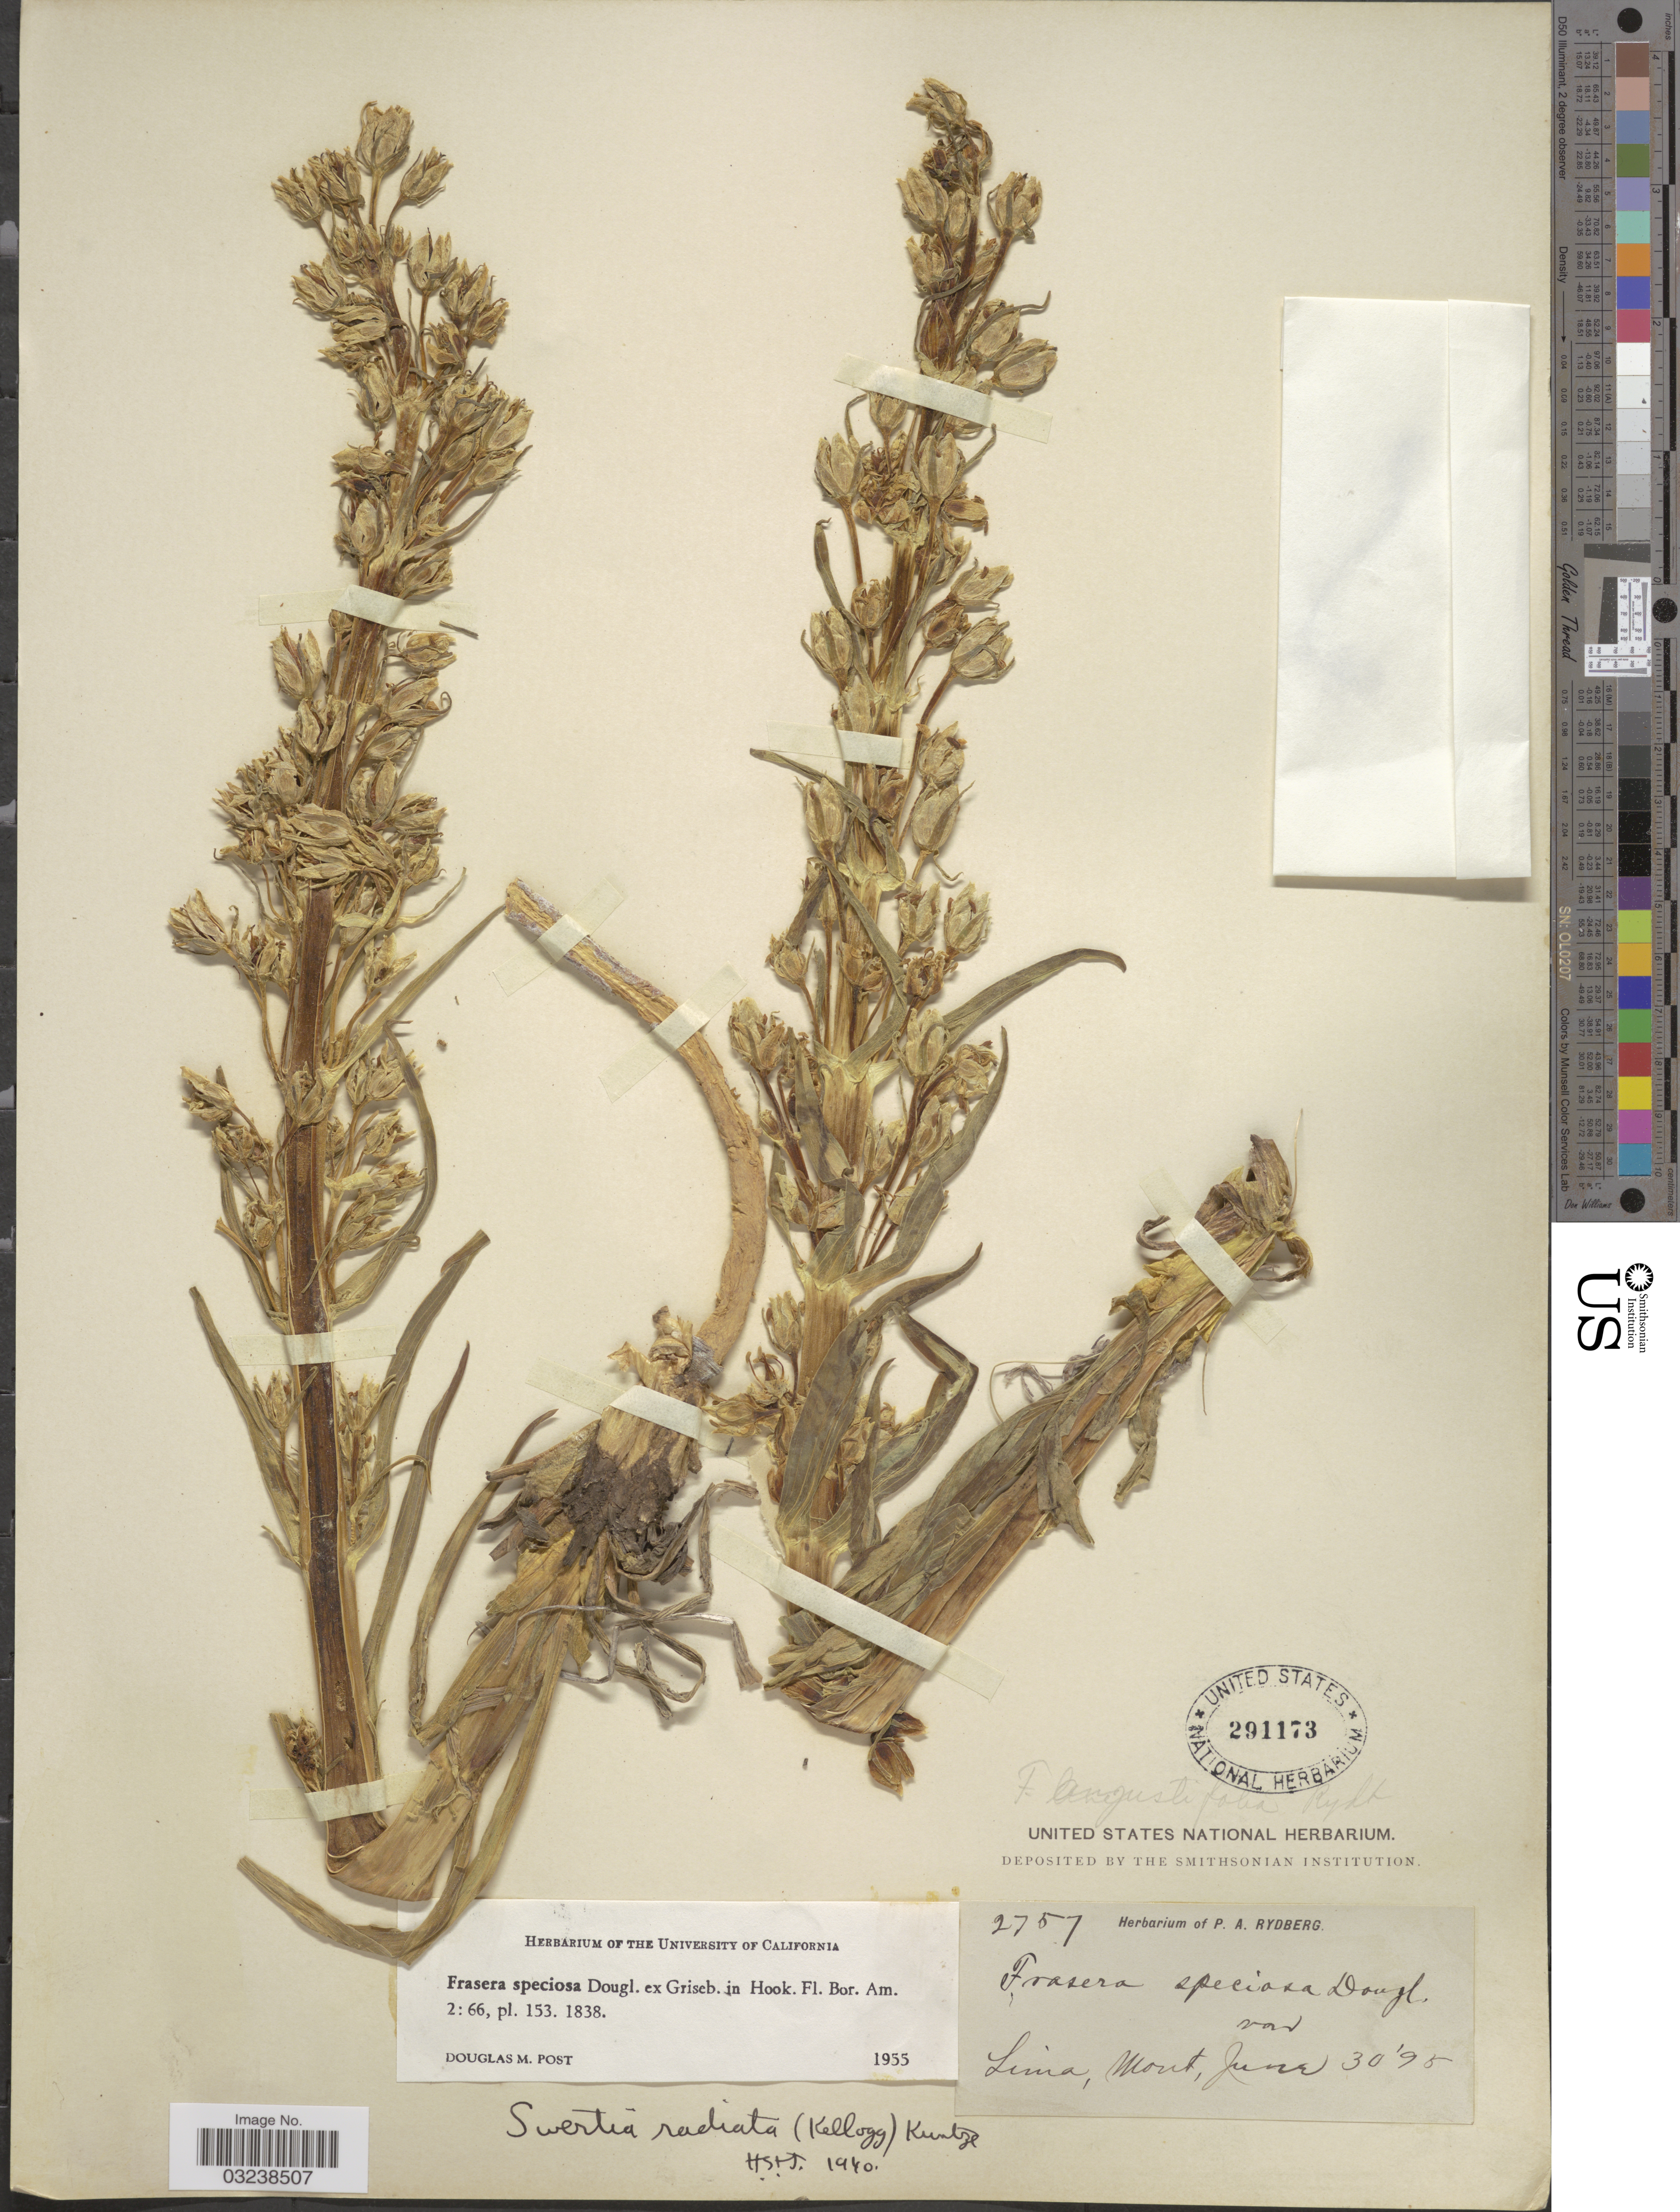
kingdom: Plantae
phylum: Tracheophyta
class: Magnoliopsida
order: Gentianales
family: Gentianaceae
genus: Swertia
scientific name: Swertia radiata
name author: (Kellogg) Kuntze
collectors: ex herb. P. A. Rydberg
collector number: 2757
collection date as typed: Transcribed d/m/y: 30/6/95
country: United States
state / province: Montana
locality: Lima.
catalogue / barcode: US 291173